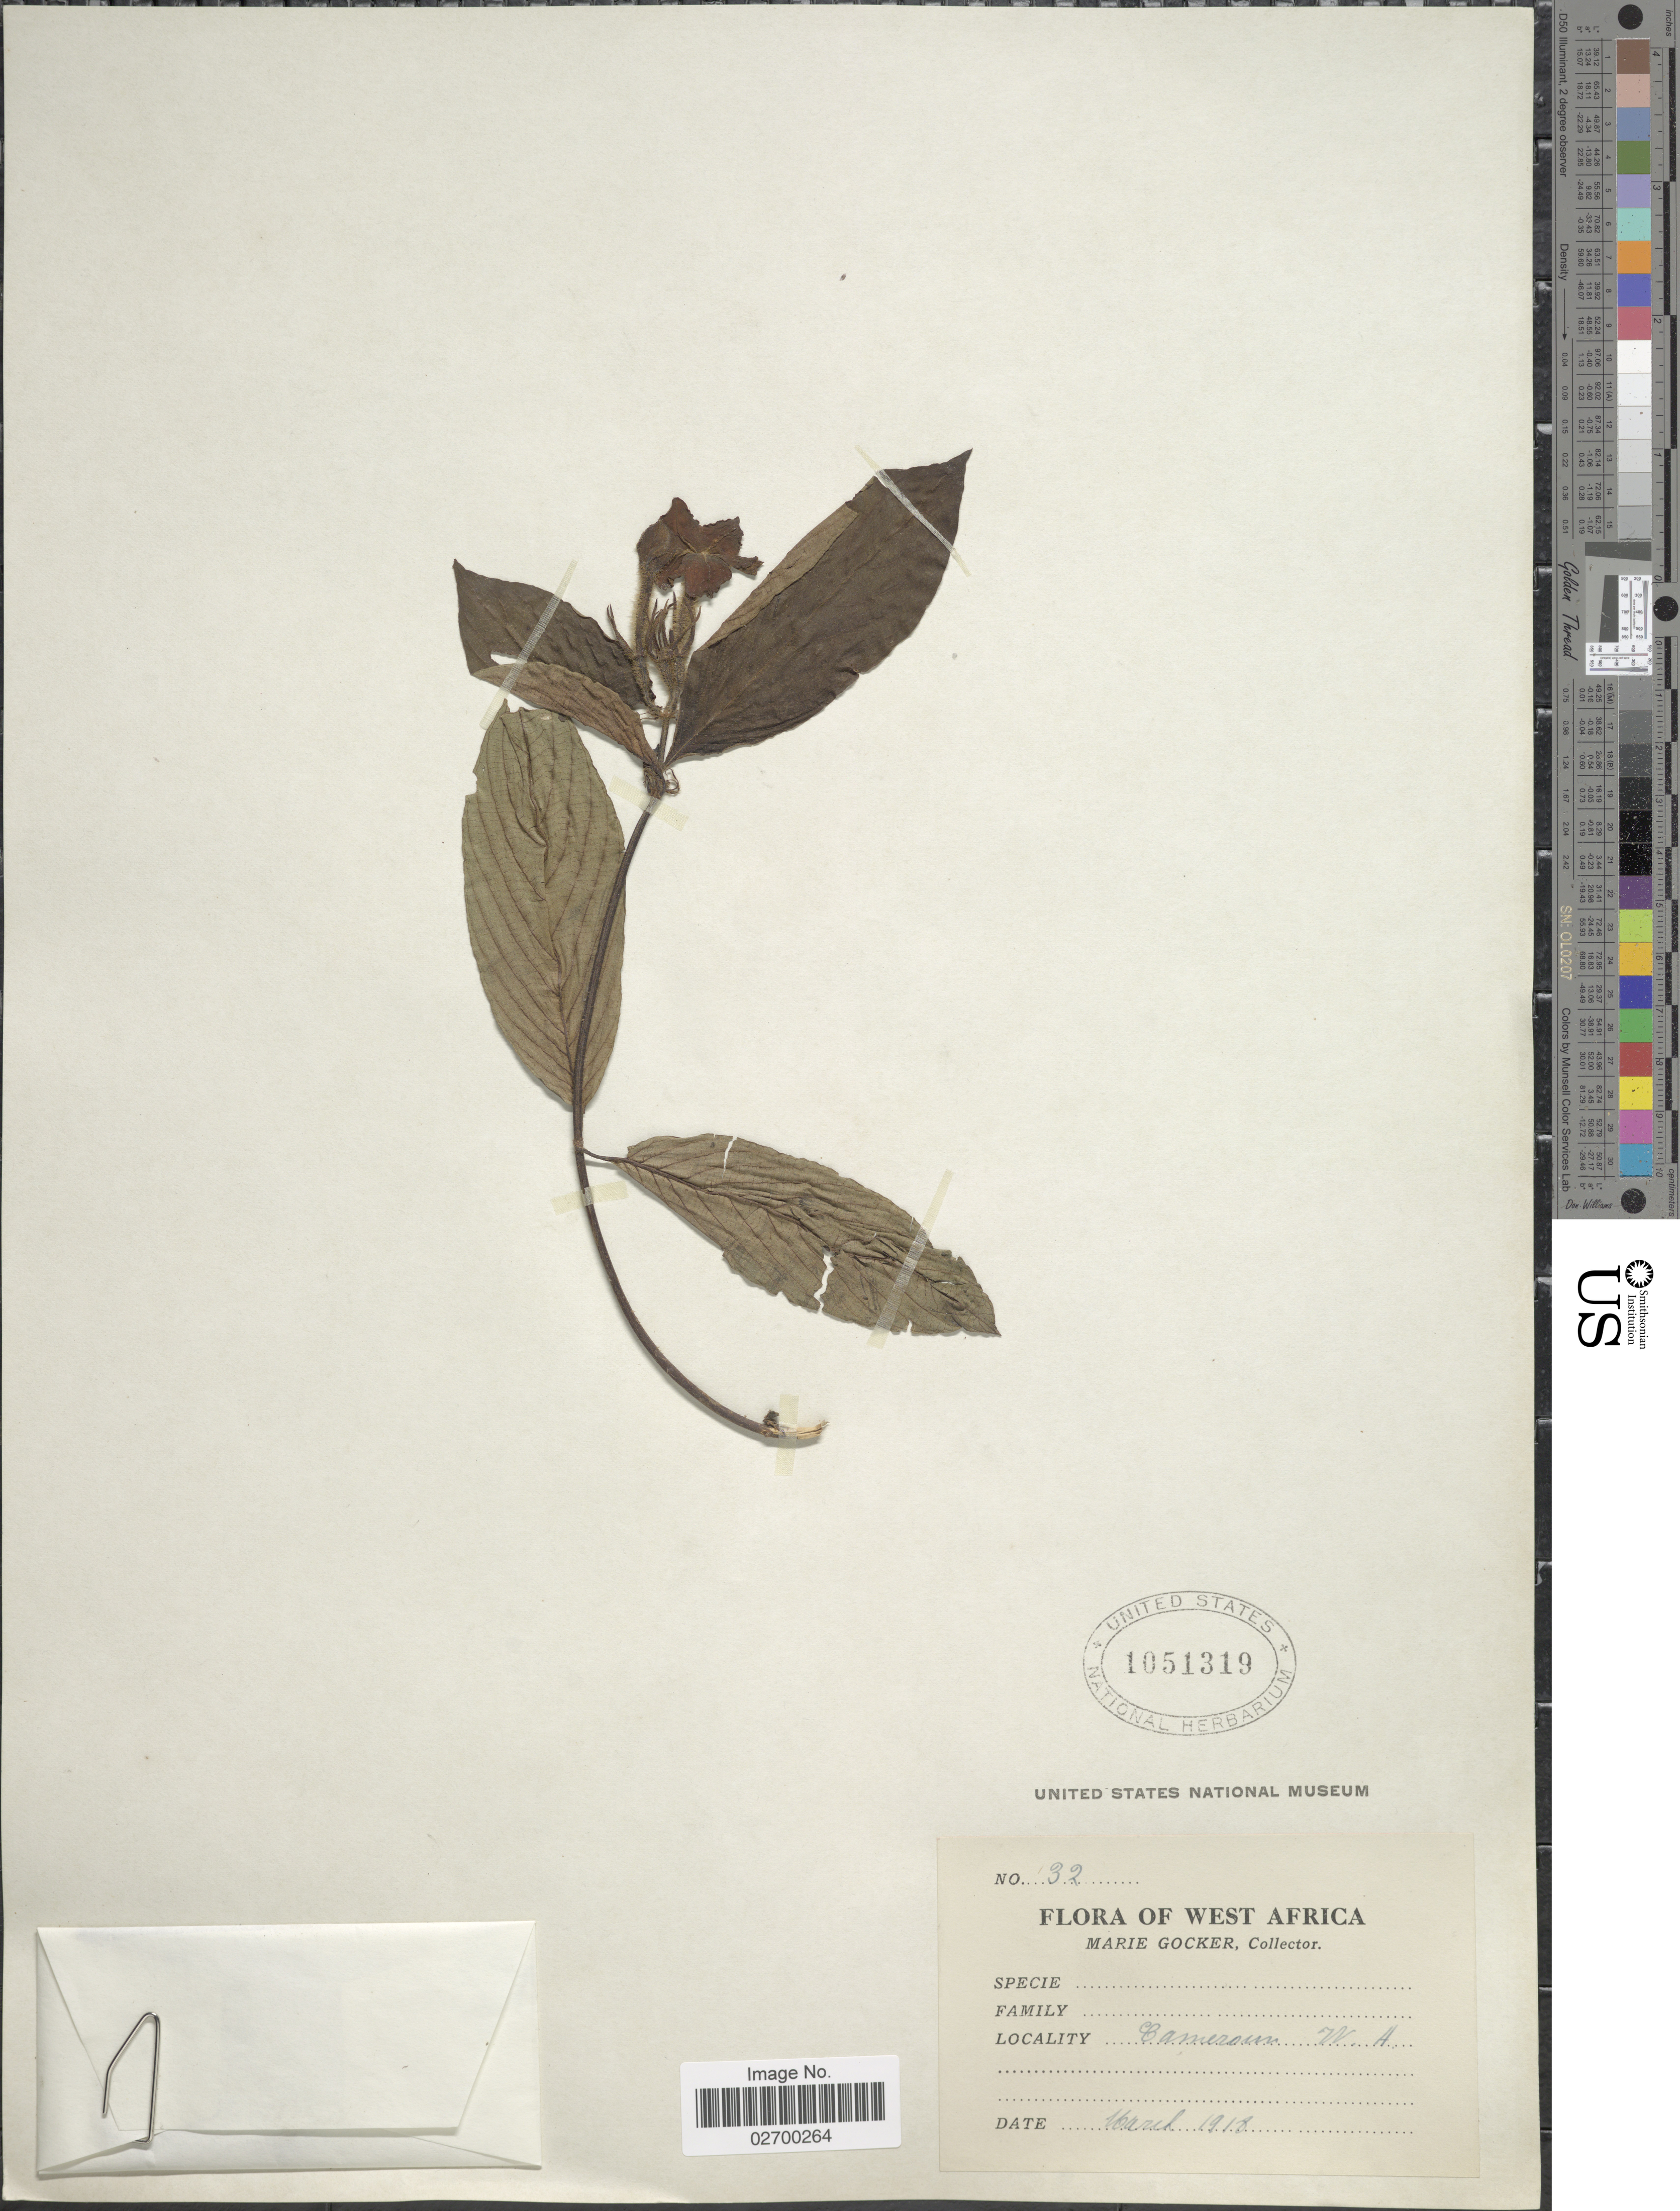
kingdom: Plantae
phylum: Tracheophyta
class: Magnoliopsida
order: Gentianales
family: Rubiaceae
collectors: M. Gocker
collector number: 32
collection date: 1918-03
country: Cameroon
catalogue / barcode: US 1051319